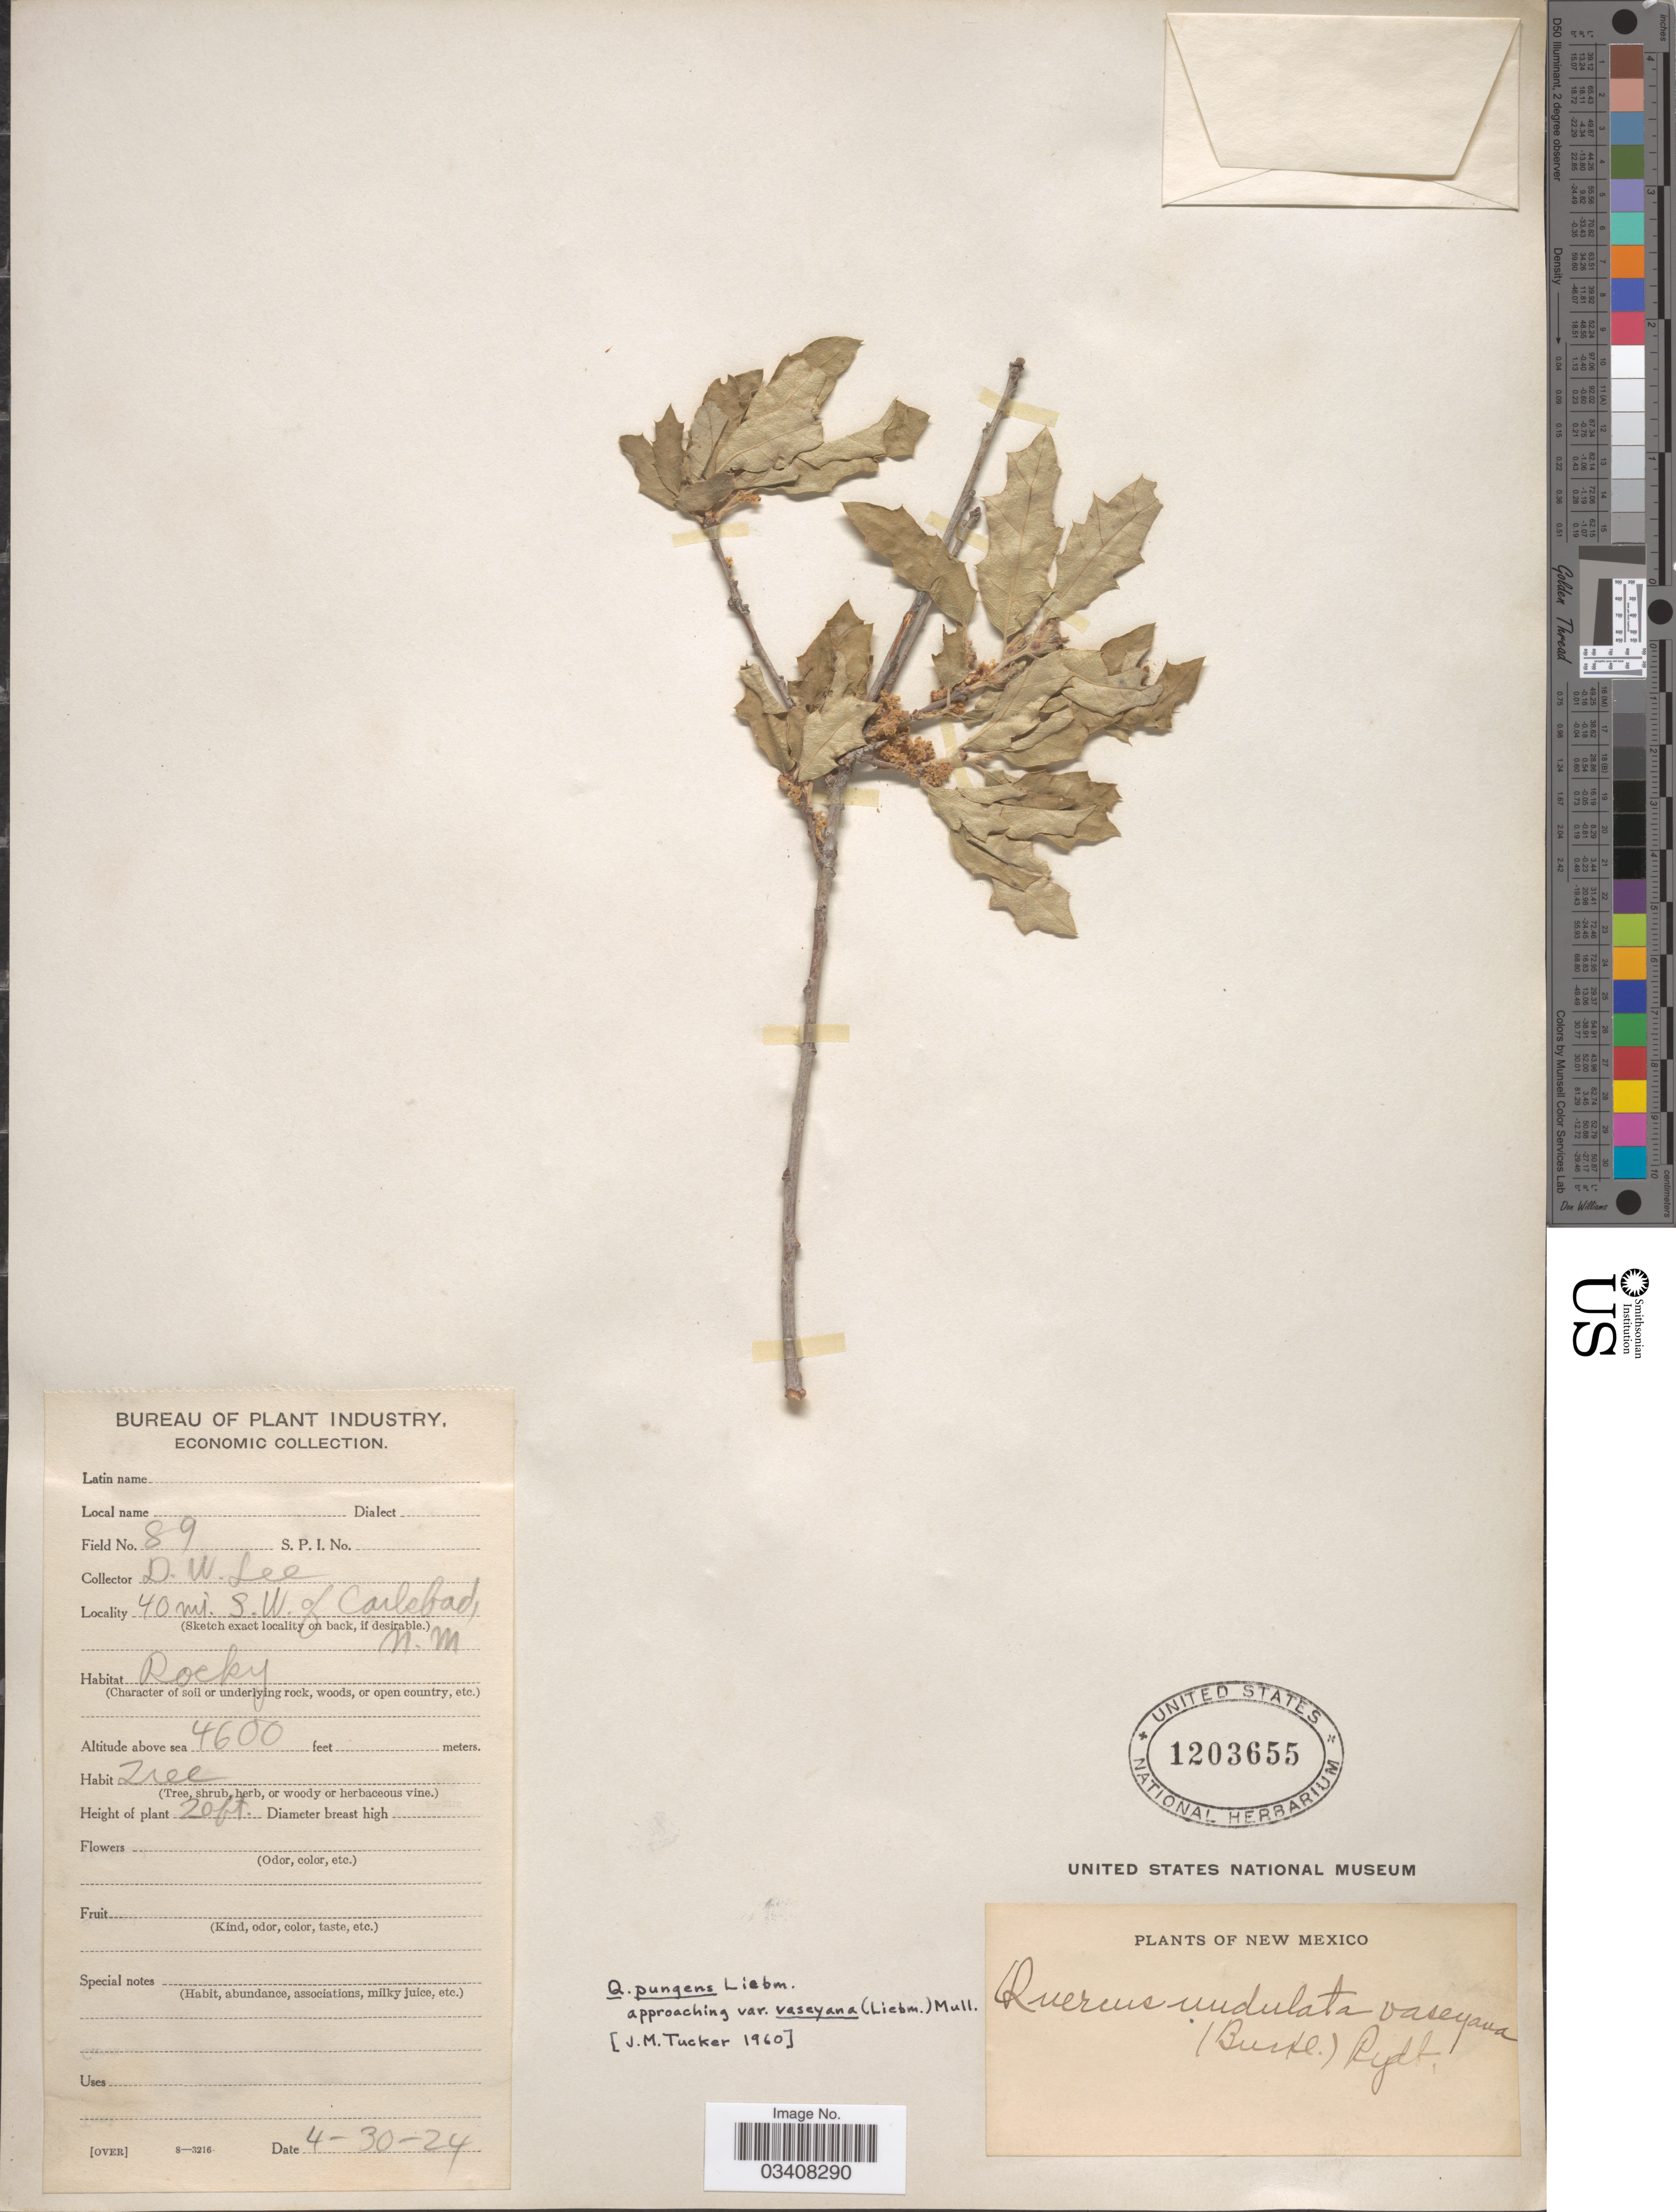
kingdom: Plantae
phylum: Tracheophyta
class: Magnoliopsida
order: Fagales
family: Fagaceae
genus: Quercus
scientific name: Quercus pungens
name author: Liebm.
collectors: D. Lee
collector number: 89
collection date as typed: Transcribed d/m/y: 30/4/24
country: United States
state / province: New Mexico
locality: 40 mi. S.W. of Carlsbad.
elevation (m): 1402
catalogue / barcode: US 1203655